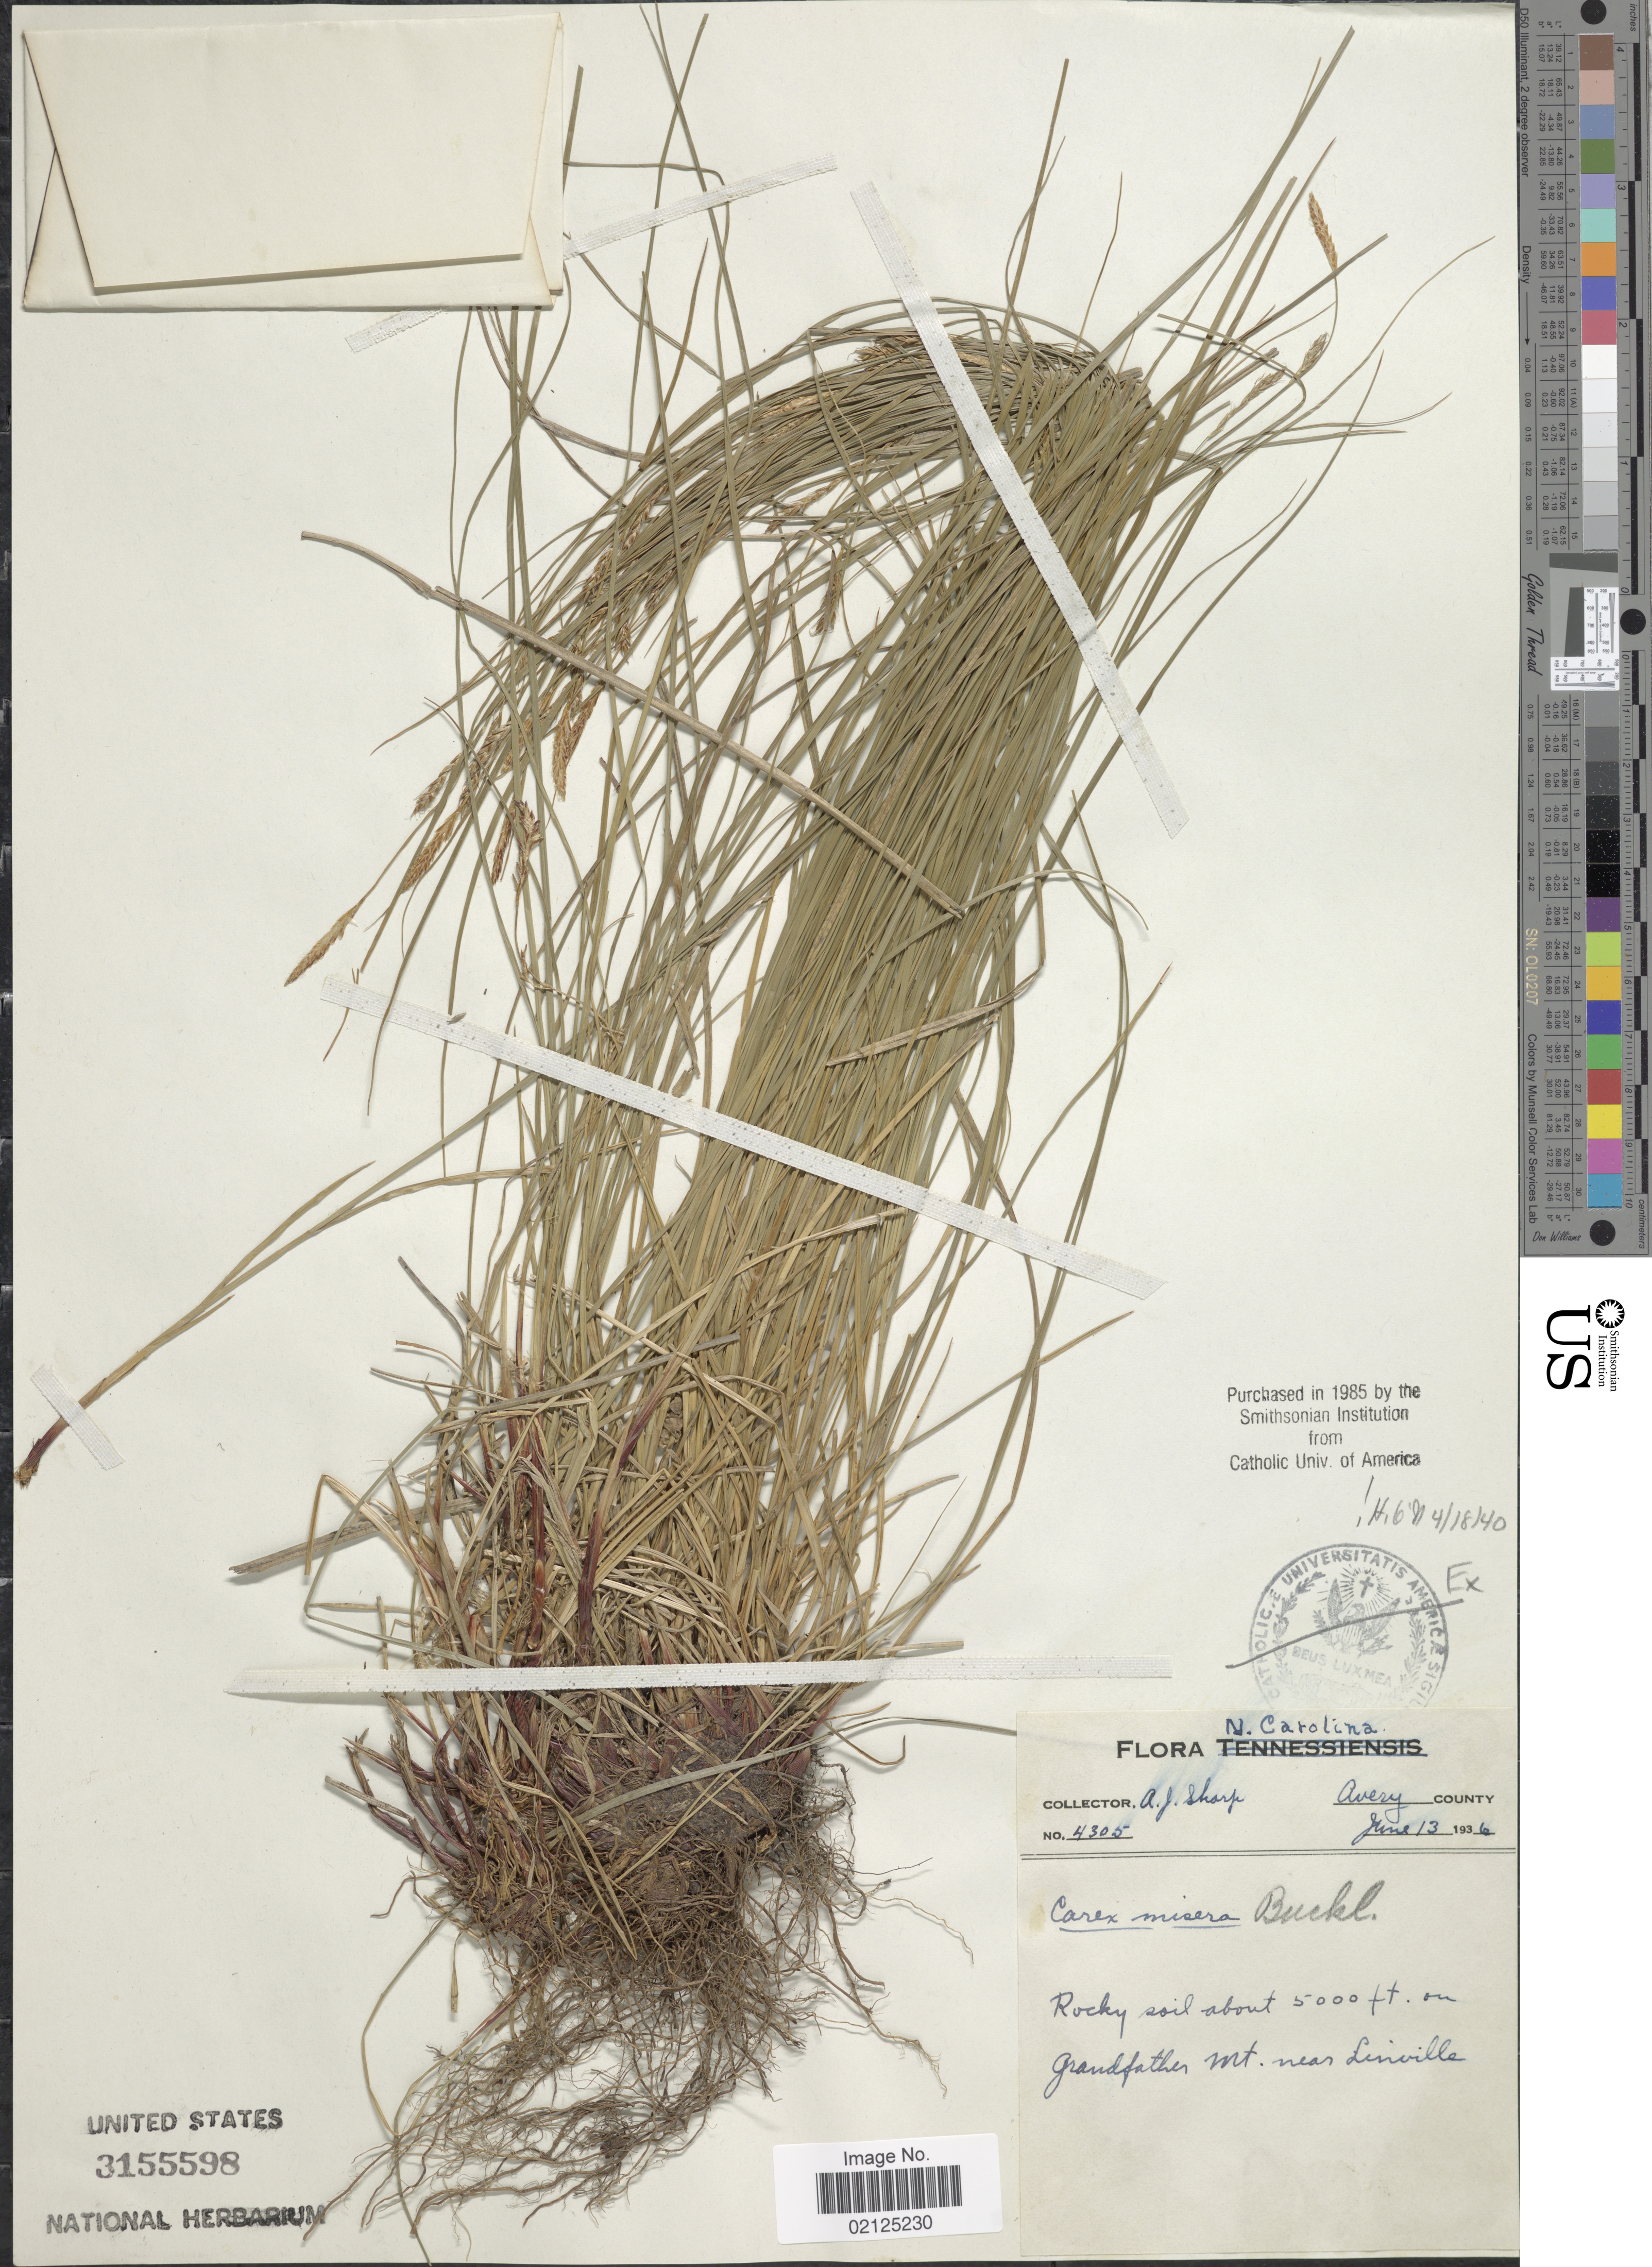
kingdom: Plantae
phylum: Tracheophyta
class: Liliopsida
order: Poales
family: Cyperaceae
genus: Carex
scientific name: Carex misera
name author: Buckley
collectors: A. J. Sharp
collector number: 4305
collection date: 1936-06-13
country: United States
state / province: North Carolina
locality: Avery County, Rocky soil on Grandfather Mt near Linville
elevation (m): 1524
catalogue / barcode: US 3155598